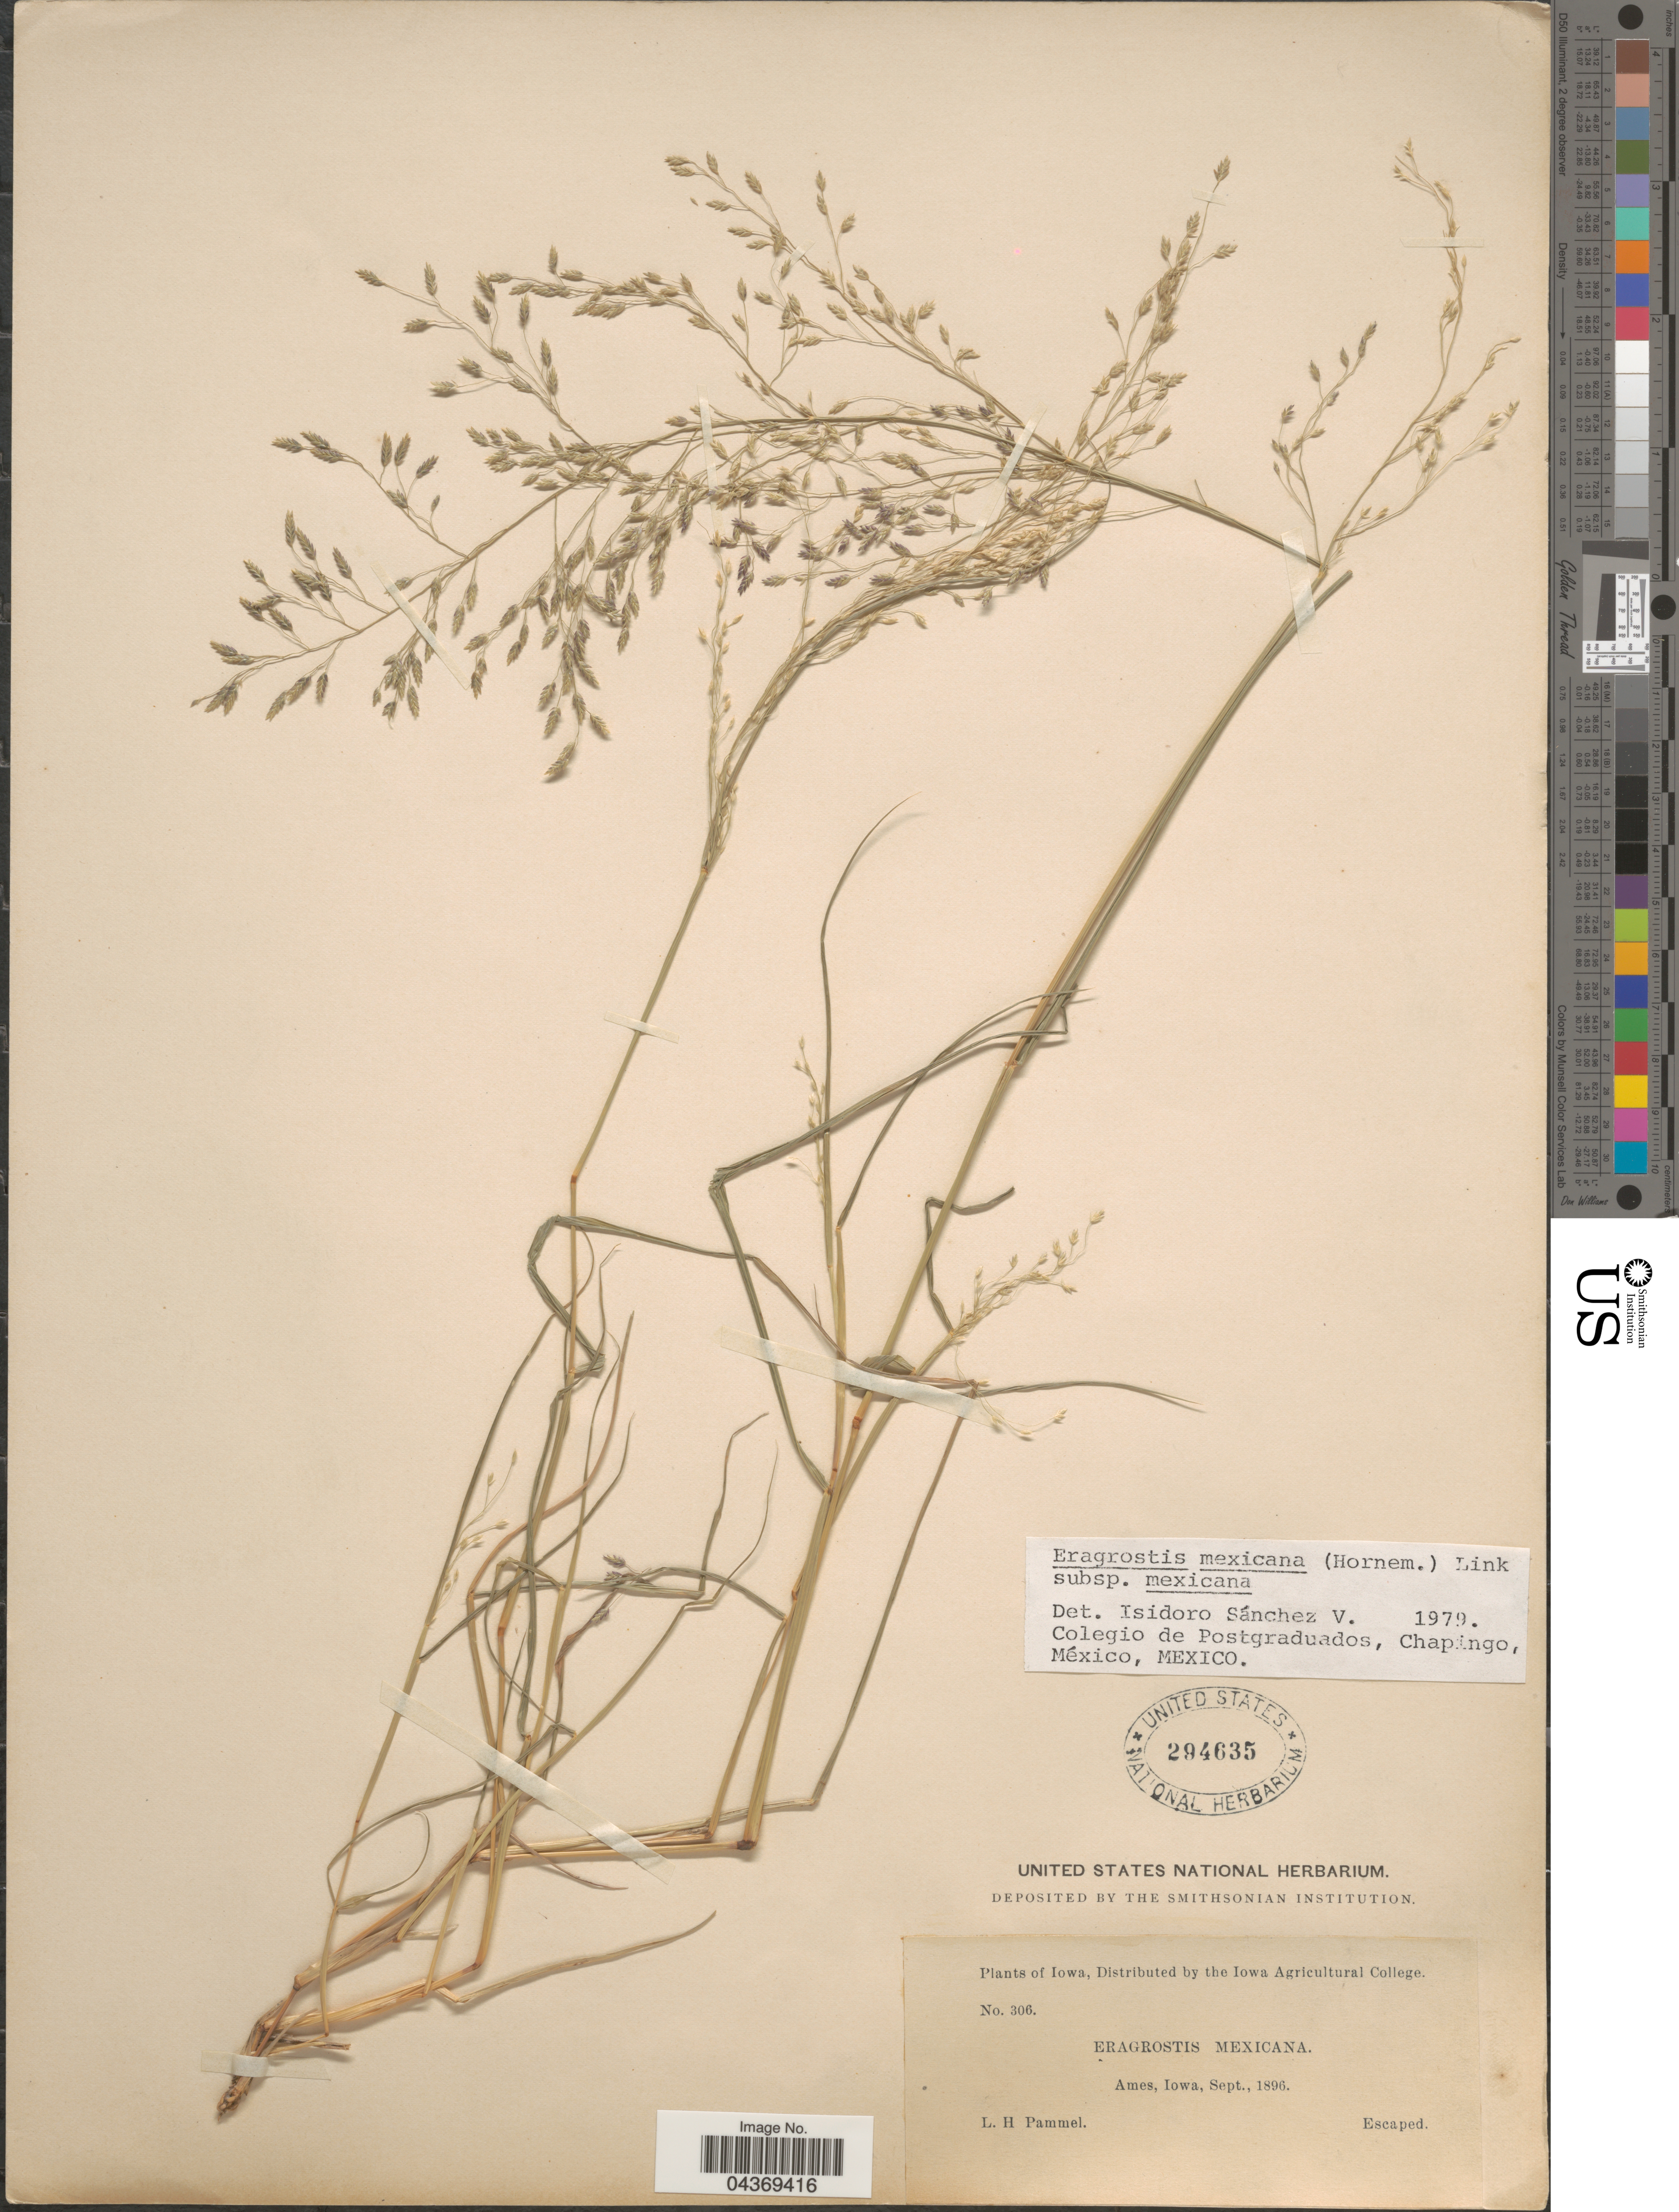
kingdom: Plantae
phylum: Tracheophyta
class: Liliopsida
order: Poales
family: Poaceae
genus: Eragrostis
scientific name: Eragrostis mexicana subsp. mexicana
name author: (Hornem.) Link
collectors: L. Pammel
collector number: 306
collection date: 1896-09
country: United States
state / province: Iowa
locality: Ames.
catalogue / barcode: US 294635